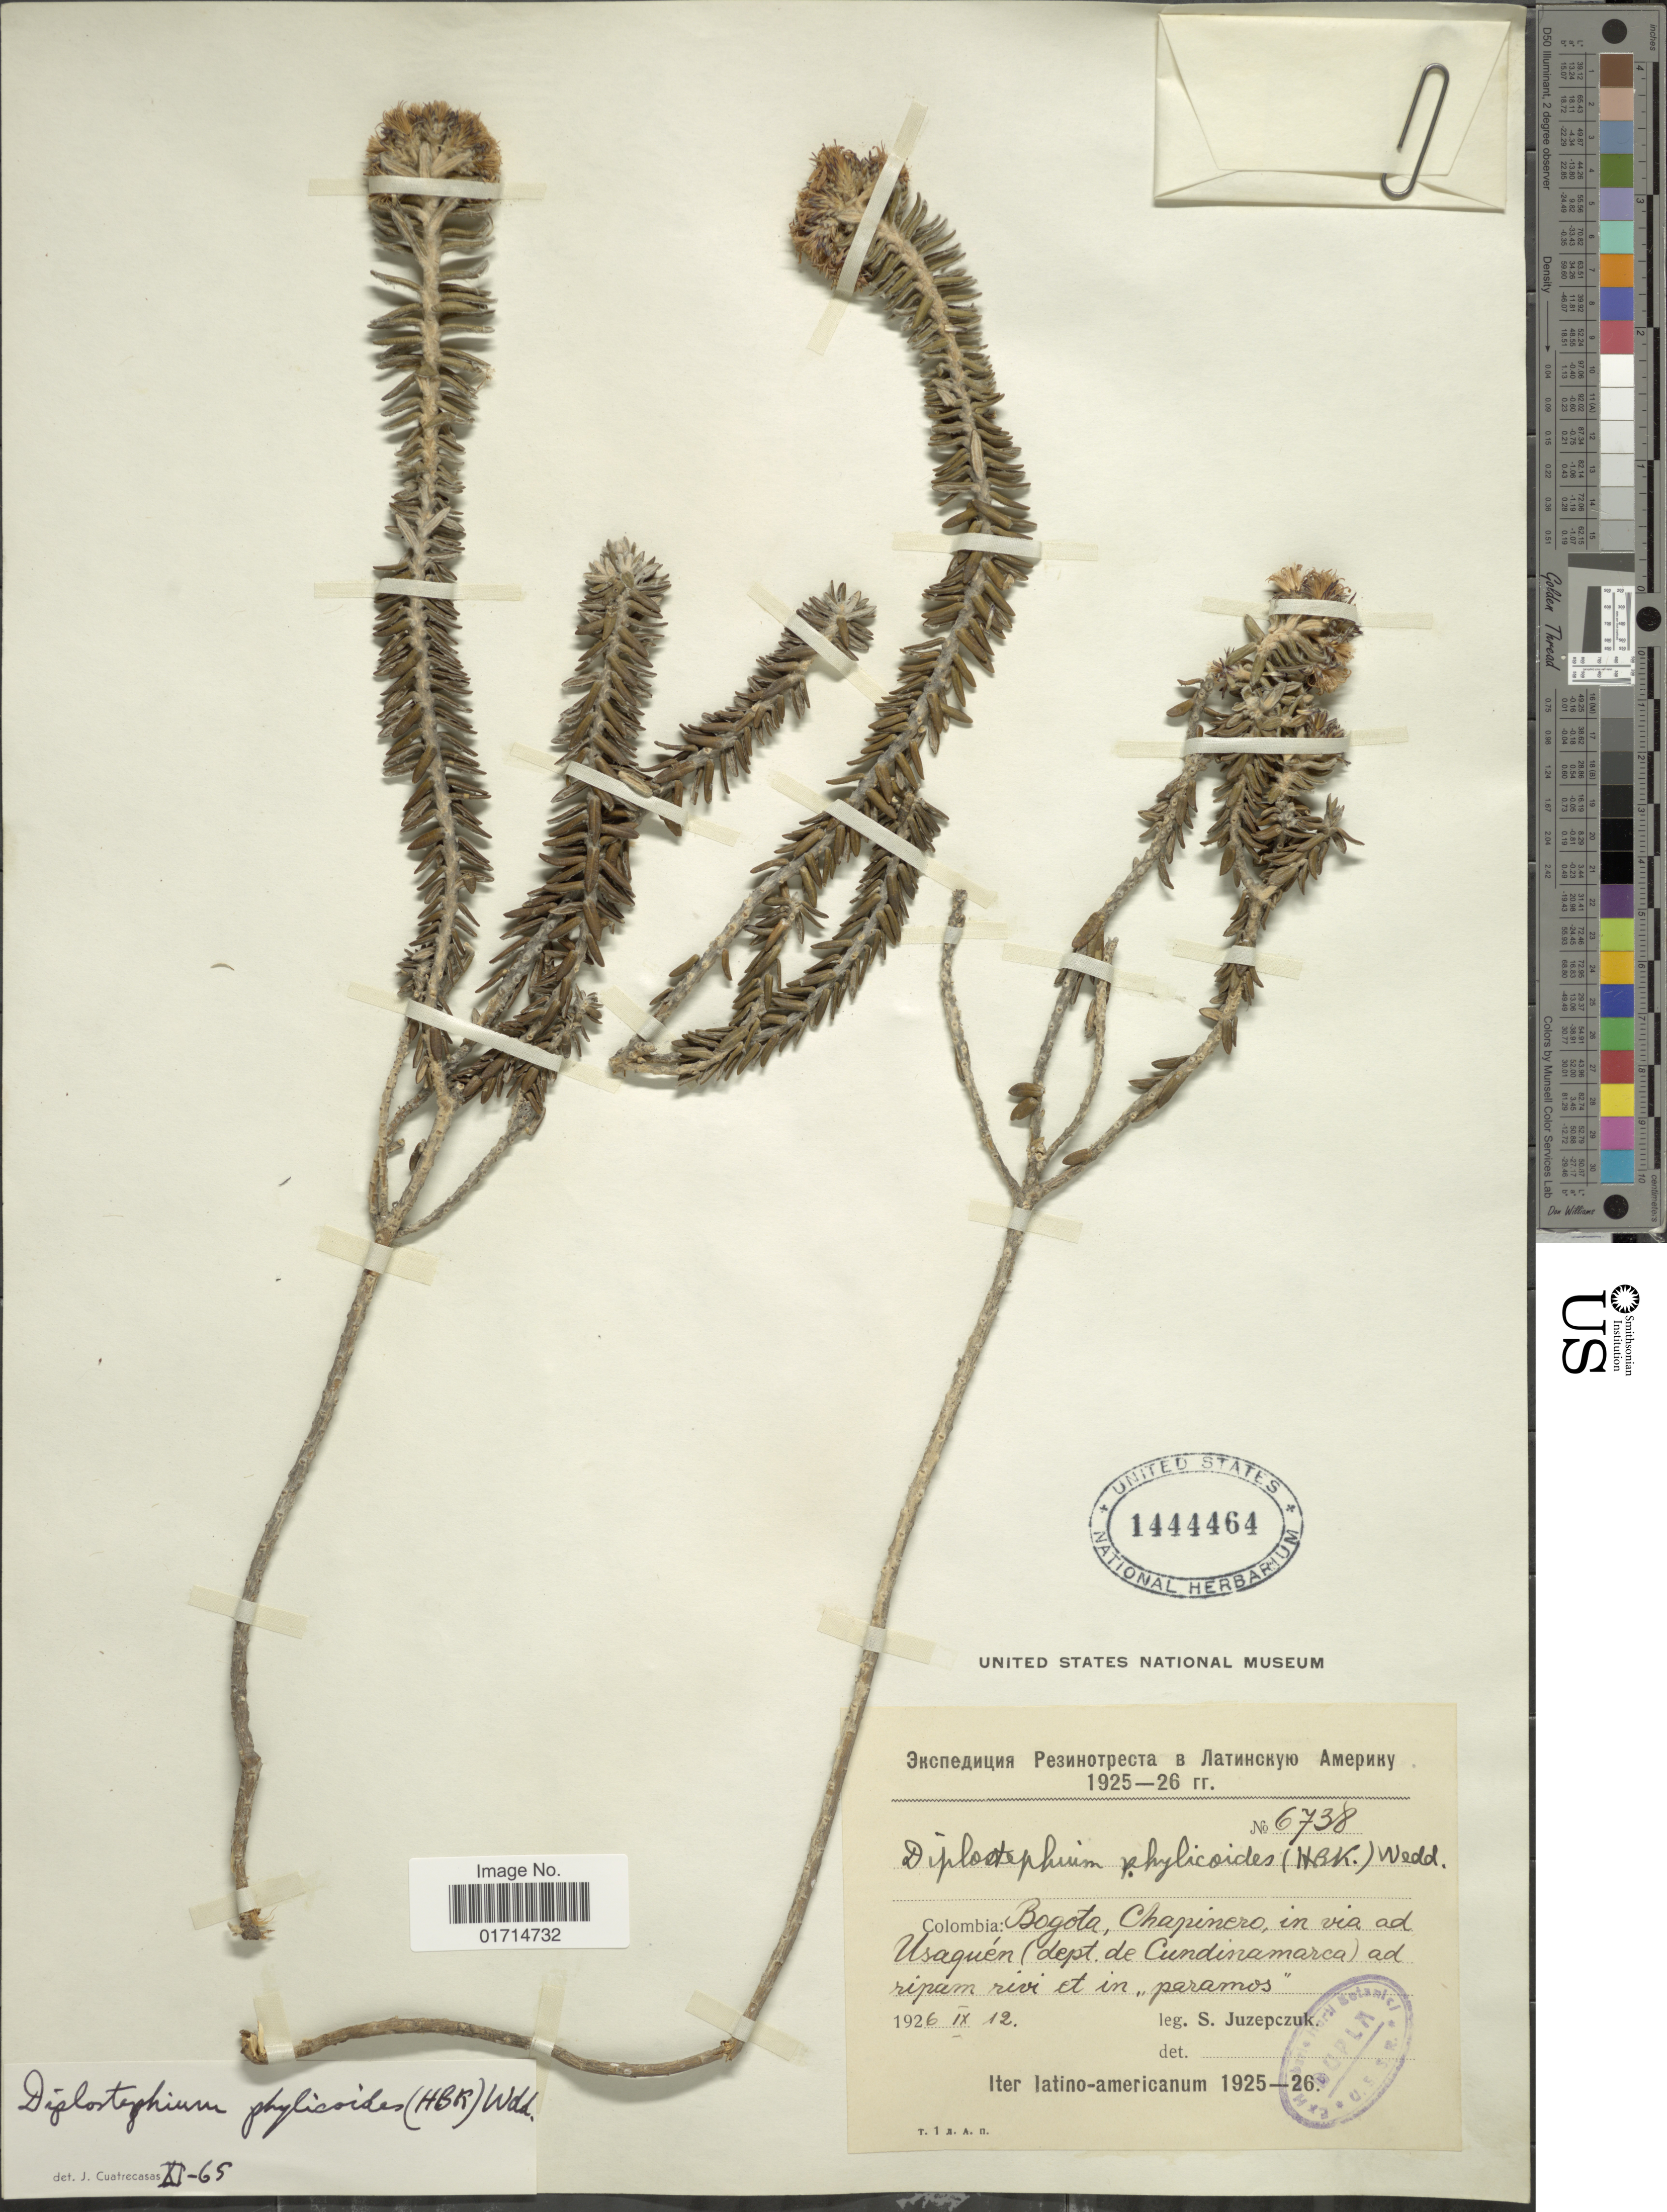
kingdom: Plantae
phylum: Tracheophyta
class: Magnoliopsida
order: Asterales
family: Asteraceae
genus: Diplostephium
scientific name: Diplostephium phylicoides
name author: (Kunth) Wedd.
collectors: S. V. Juzepczuk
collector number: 6738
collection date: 1926-09-12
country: Colombia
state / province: Cundinamarca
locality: Bogota, Chapinero, in via ad Usaquen (dept. de Cundinamarca) ad ripam rivi et in ,,paramos'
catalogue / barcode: US 1444464